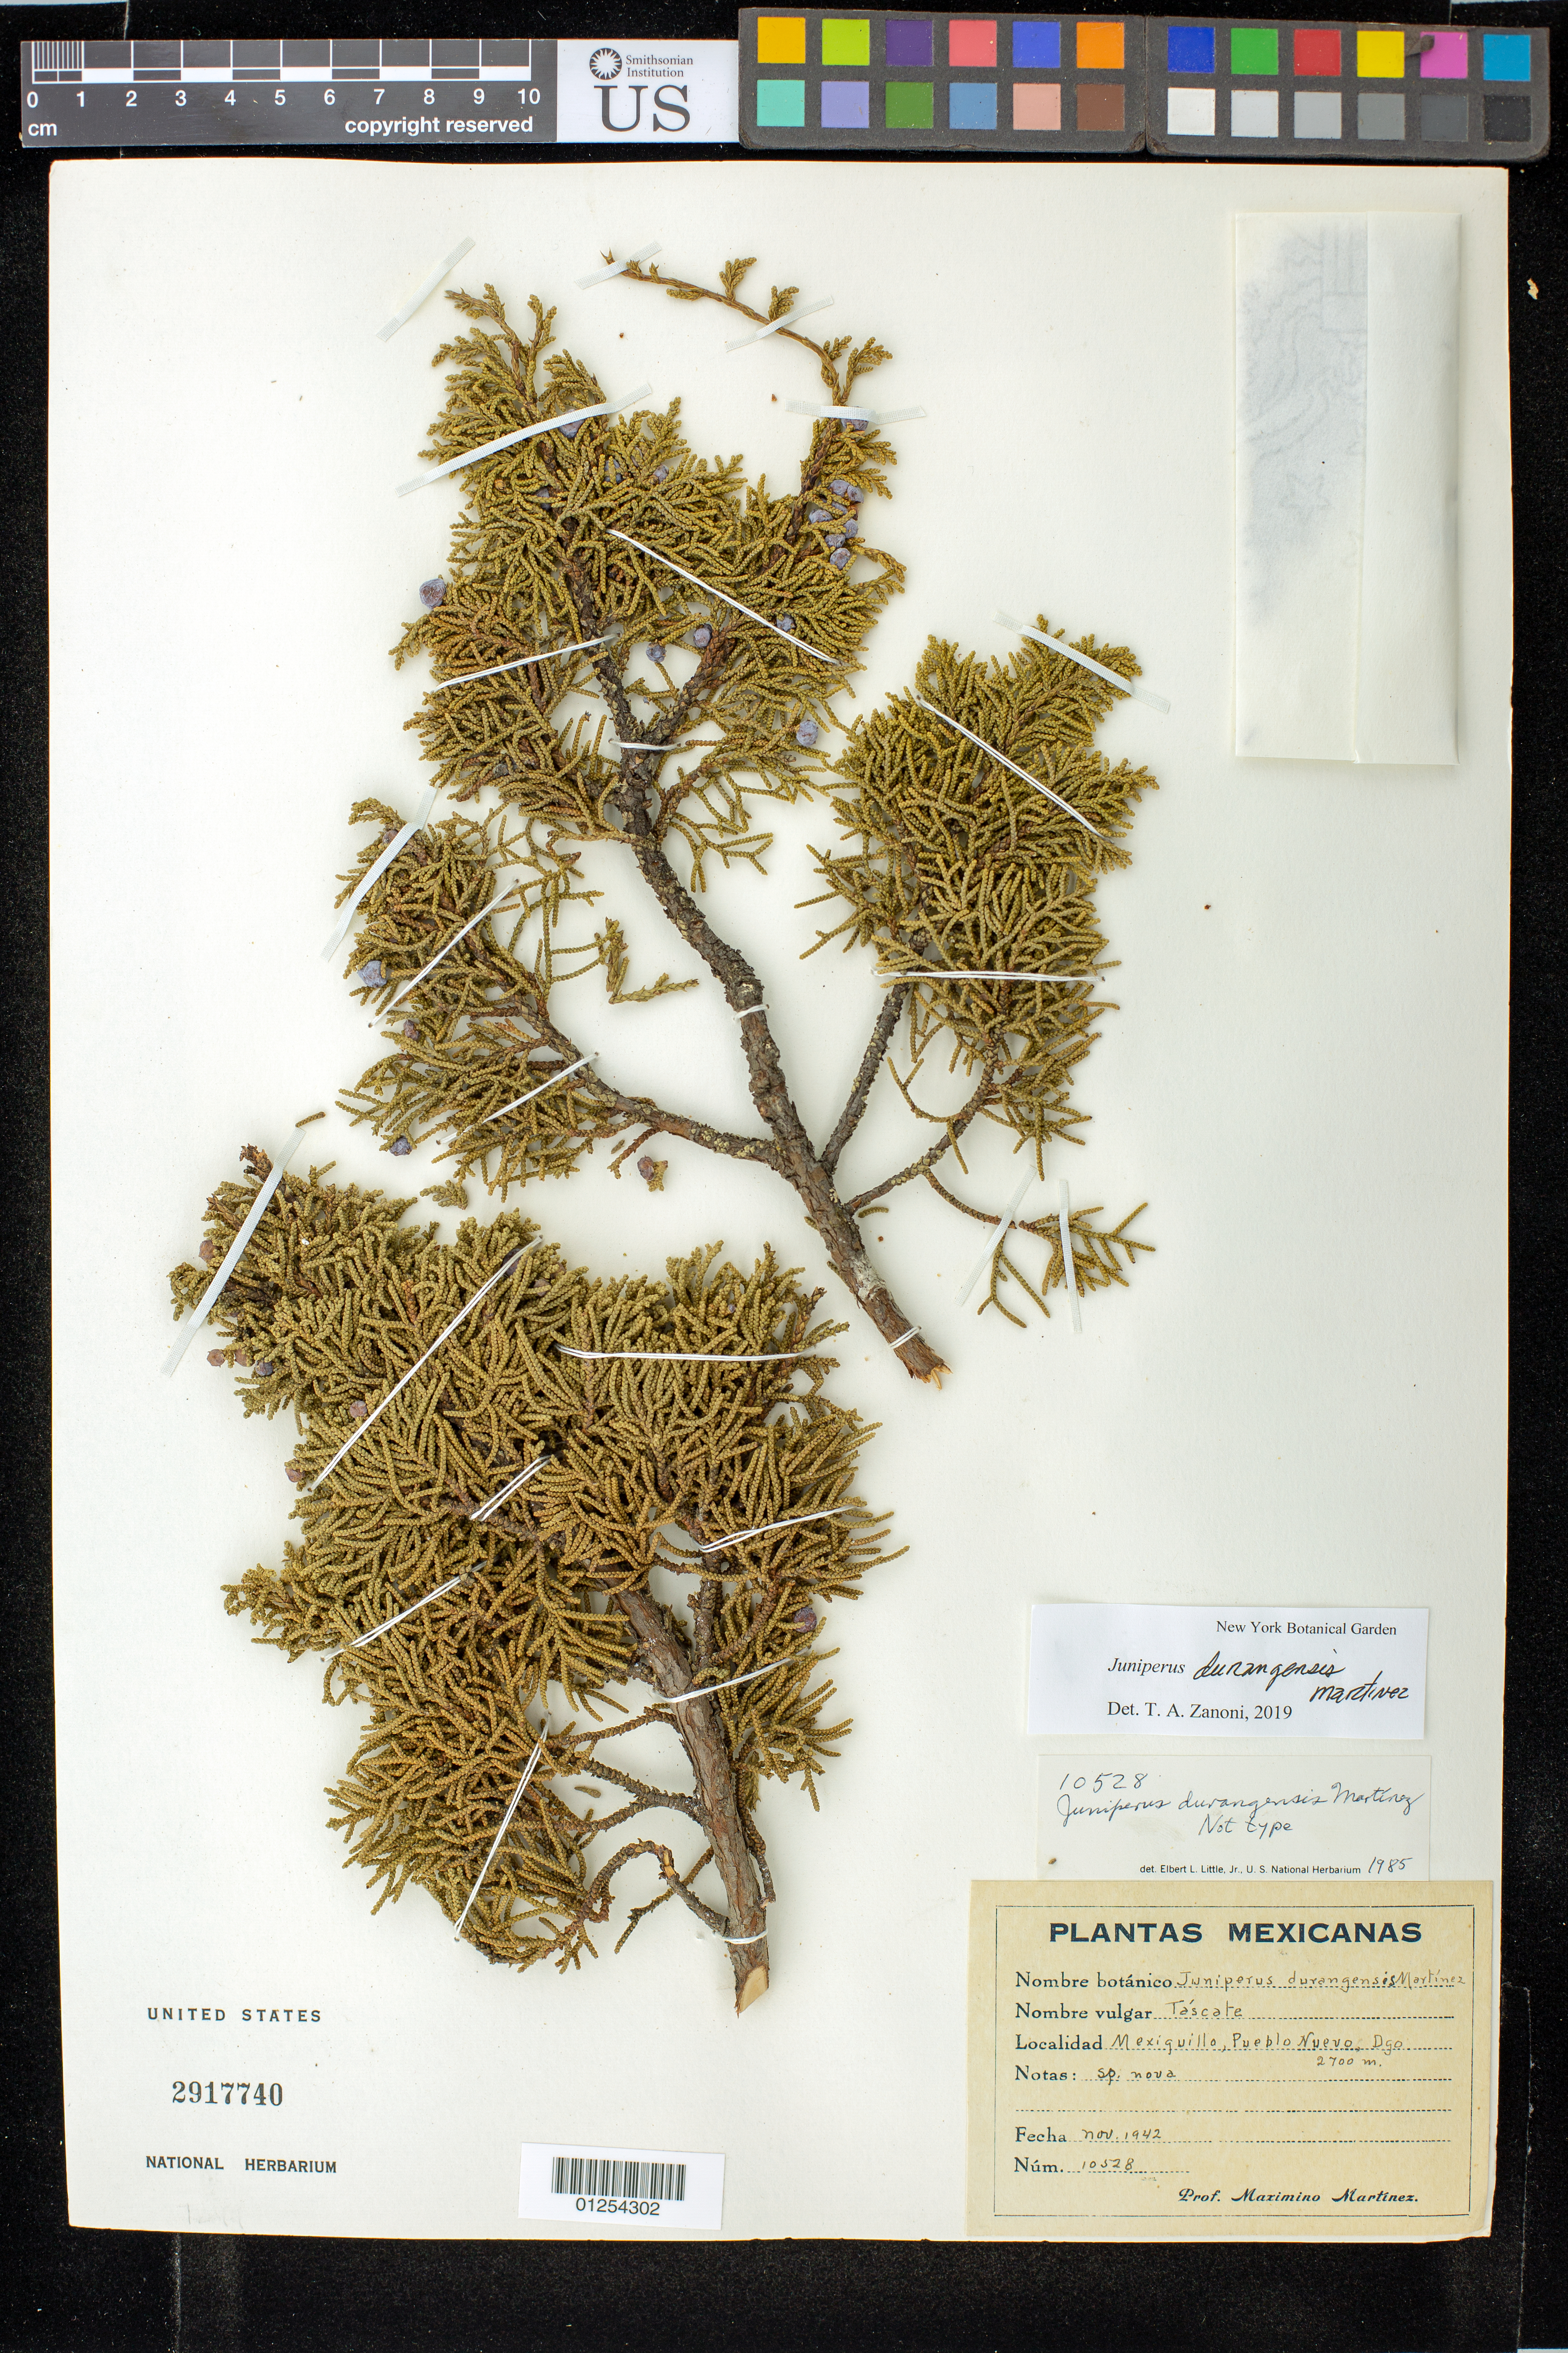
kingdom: Plantae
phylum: Tracheophyta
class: Pinopsida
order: Pinales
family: Cupressaceae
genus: Juniperus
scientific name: Juniperus durangensis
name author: Martínez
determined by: Zanoni, T. A., (NY), New York Botanical Garden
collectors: M. Martínez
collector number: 10528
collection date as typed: Nov 1942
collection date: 1942-11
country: Mexico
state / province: Durango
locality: Pueblo Nuevo, Mexiquillo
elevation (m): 2700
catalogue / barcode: US 2917740